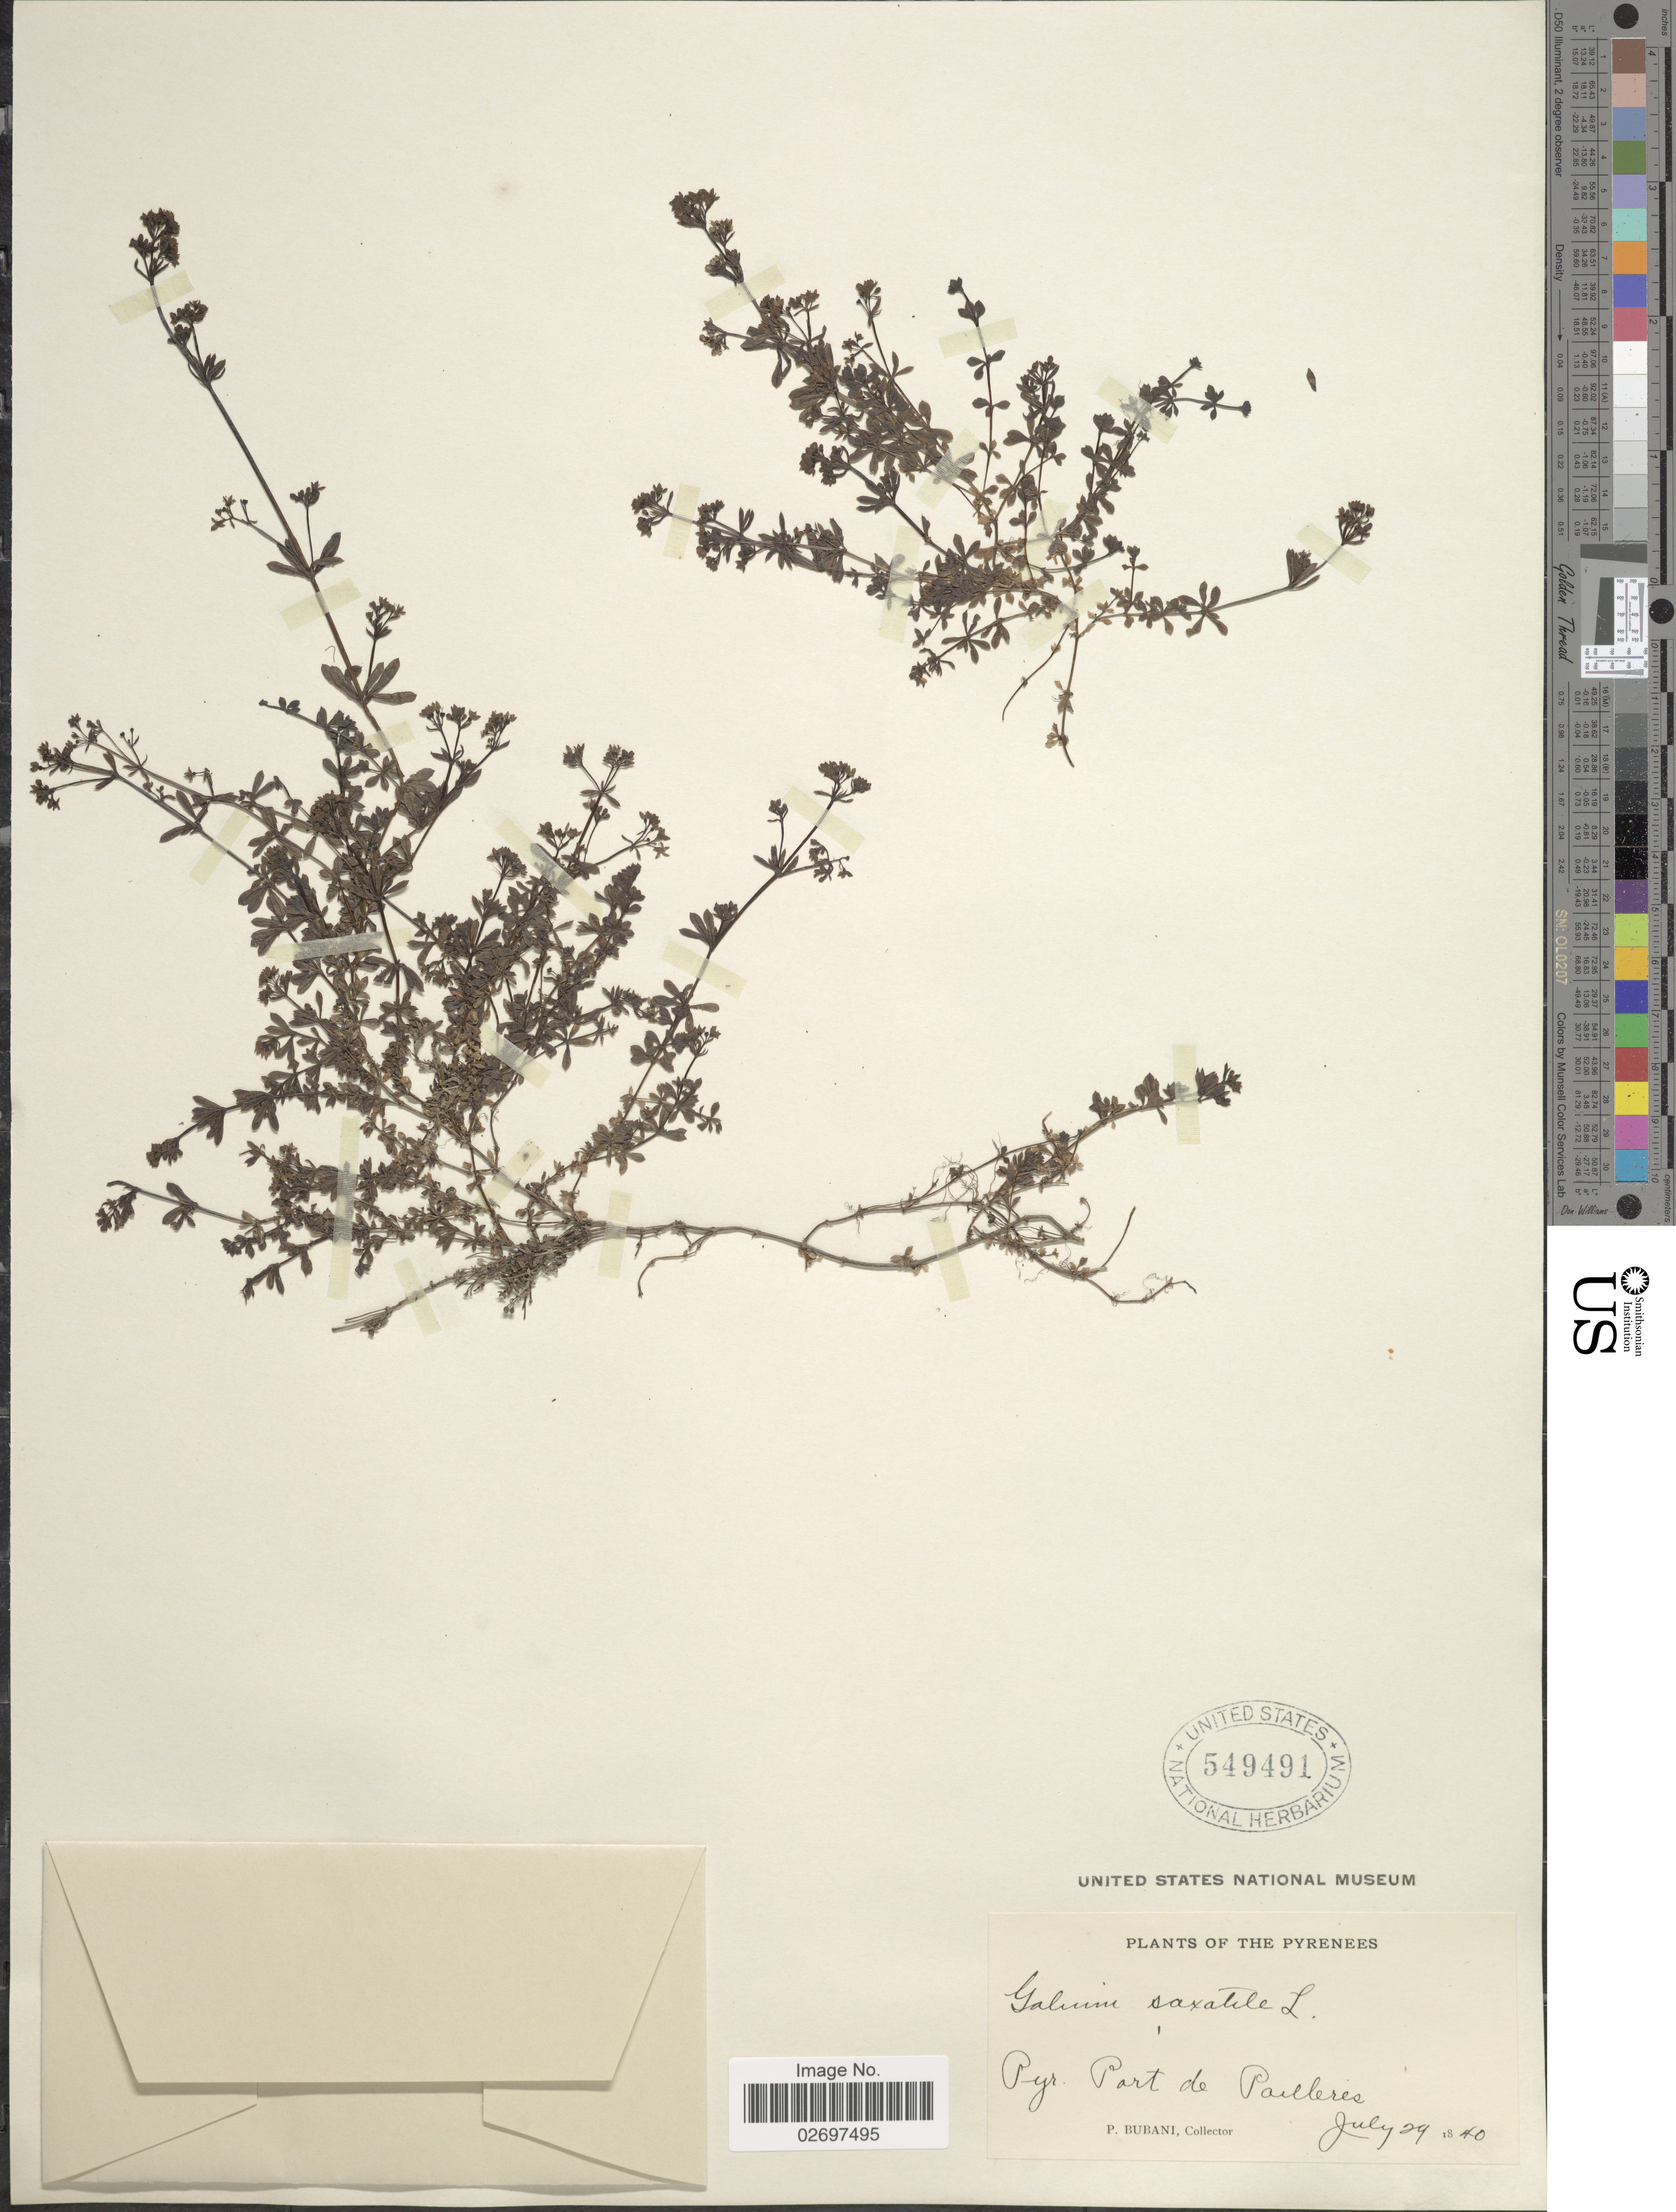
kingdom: Plantae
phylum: Tracheophyta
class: Magnoliopsida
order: Gentianales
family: Rubiaceae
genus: Galium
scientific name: Galium saxatile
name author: L.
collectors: P. Bubani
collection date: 1840-07-29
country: France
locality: Pyrenees. Port de Pailleres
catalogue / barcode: US 549491